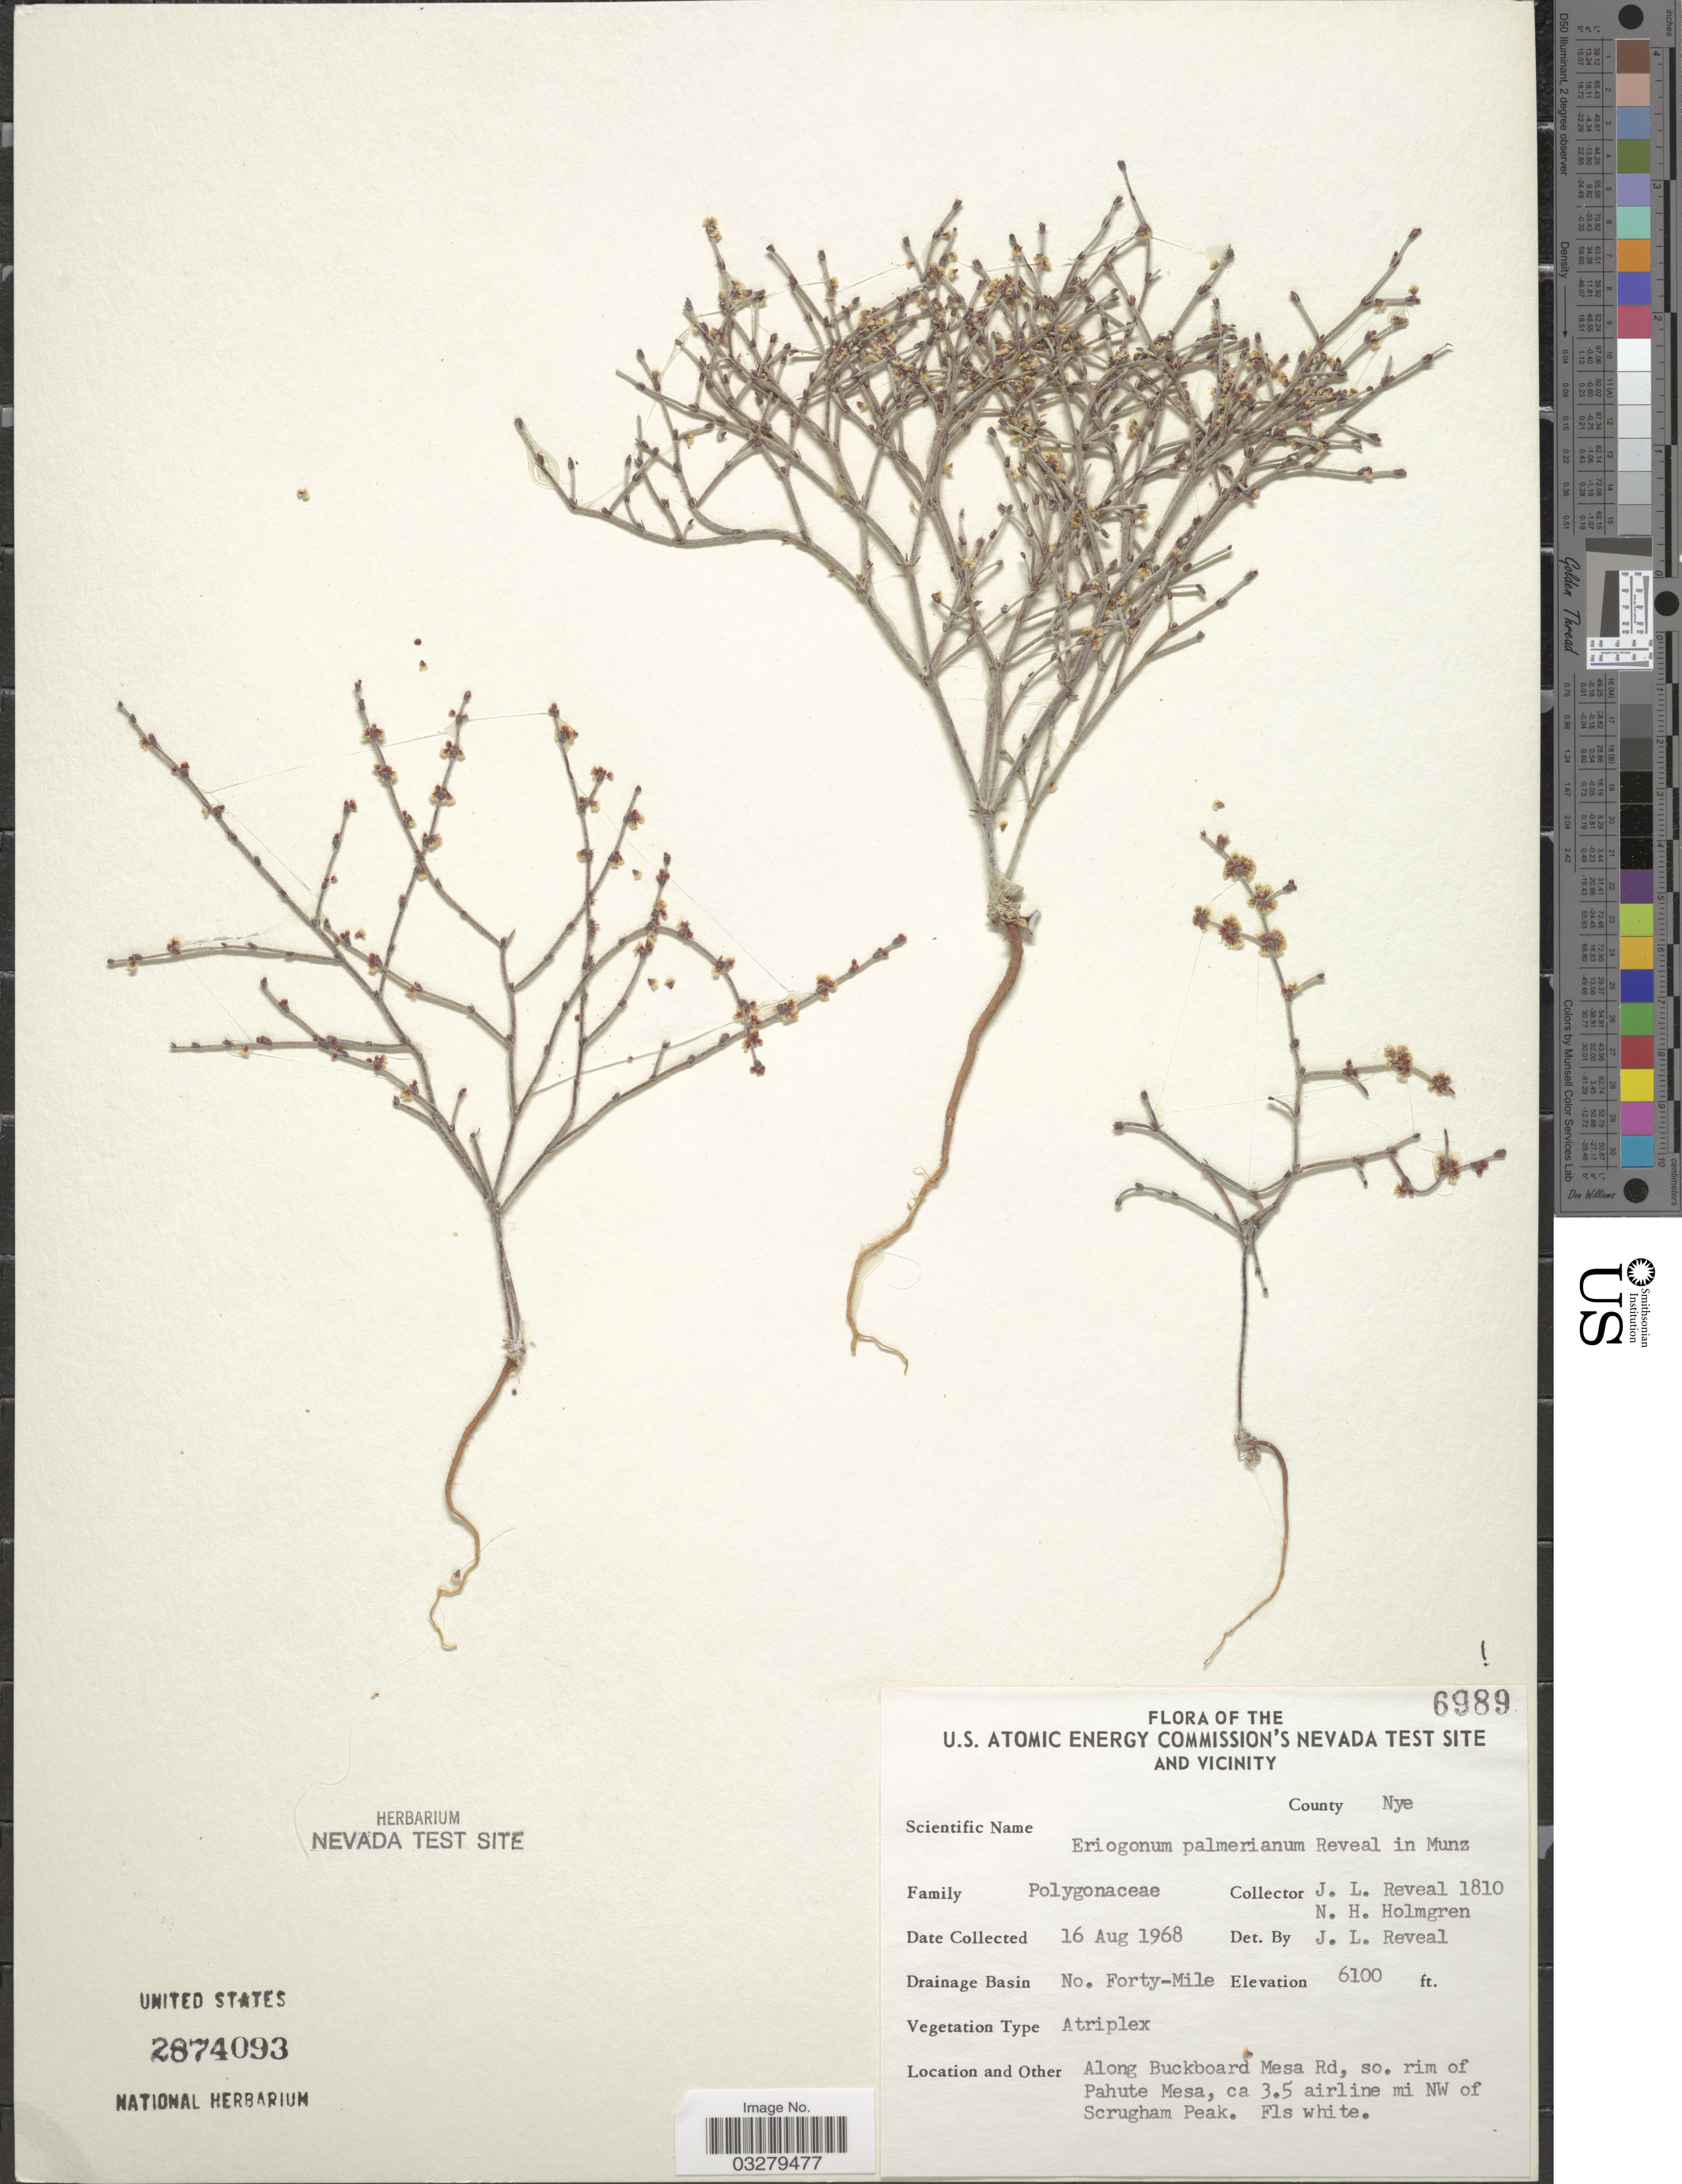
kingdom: Plantae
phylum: Tracheophyta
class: Magnoliopsida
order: Caryophyllales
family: Polygonaceae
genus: Eriogonum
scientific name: Eriogonum palmerianum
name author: Reveal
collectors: J. L. Reveal & N. H. Holmgren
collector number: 1810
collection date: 1968-08-16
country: United States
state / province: Nevada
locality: U.S. Atomic Energy Commission's Nevada Test Site and vicinity, County Nye, Drainage Basin No. Forty-Mile, Along Buckboard Mesa Rd, so. rim of Pahute Mesa, ca. 3.5 airline mi NW of Scrugham Peak.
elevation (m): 1859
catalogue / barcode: US 2874093